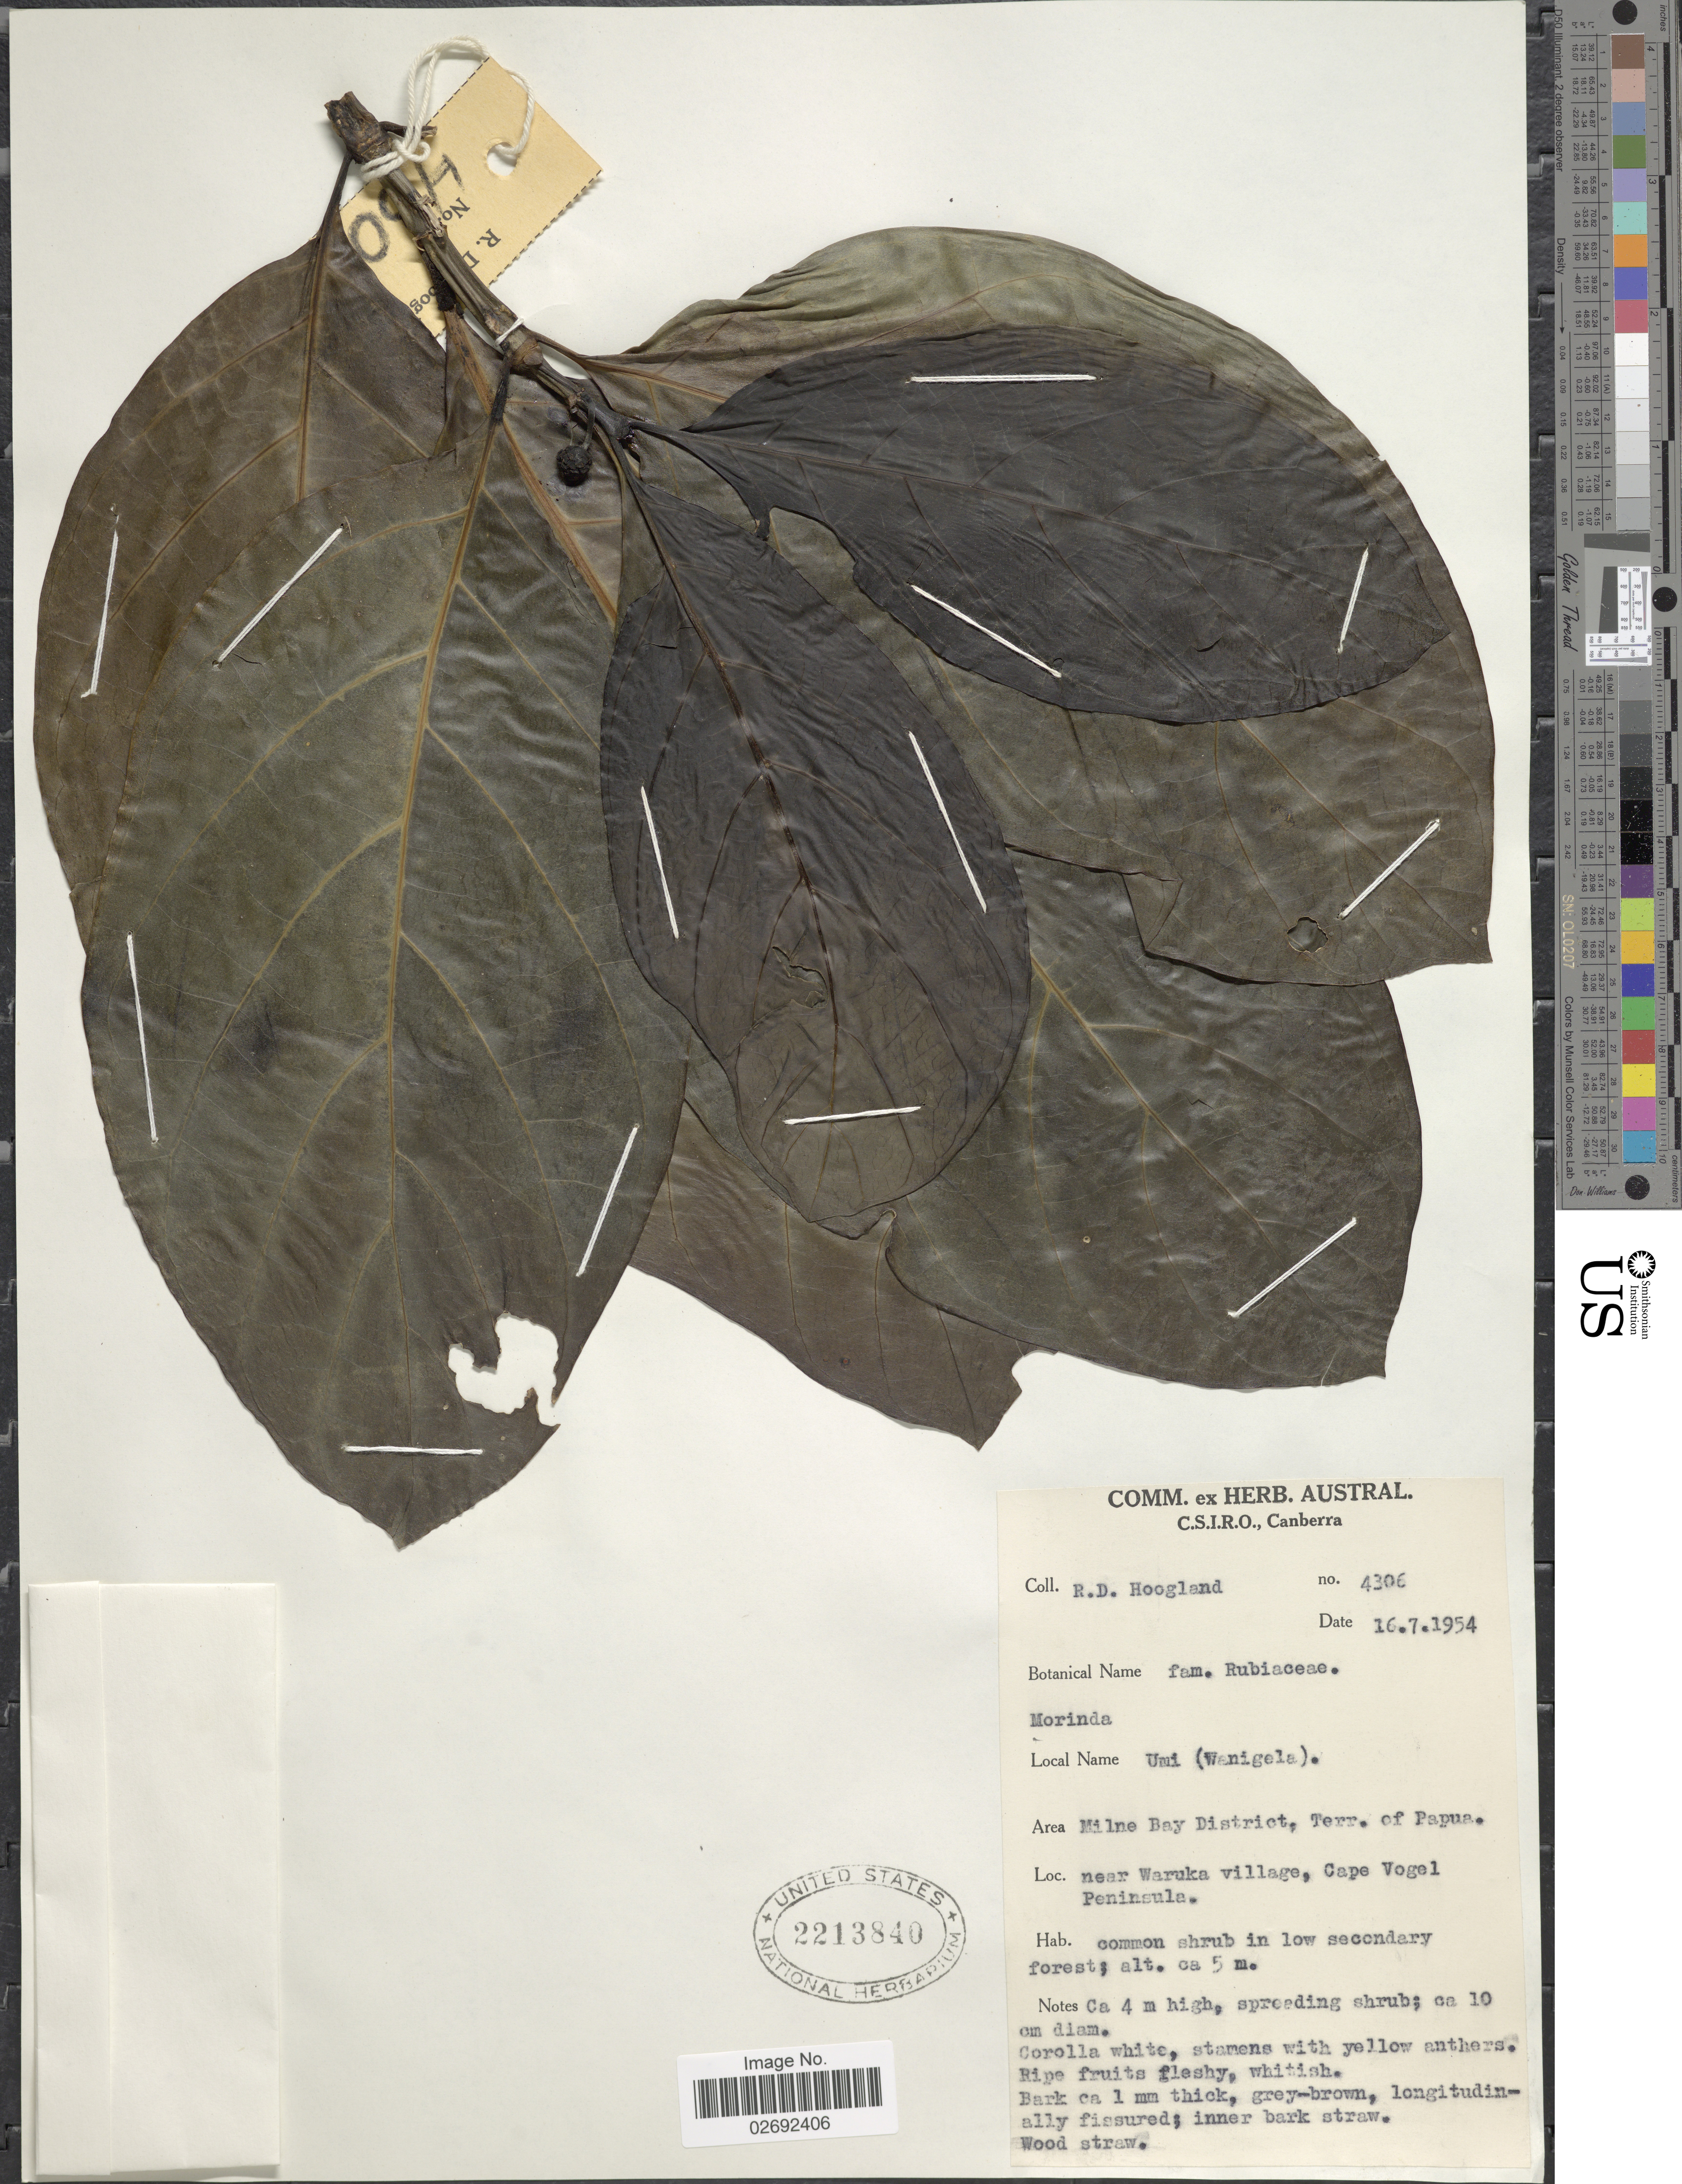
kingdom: Plantae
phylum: Tracheophyta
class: Magnoliopsida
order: Gentianales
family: Rubiaceae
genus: Morinda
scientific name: Morinda sp.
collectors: R. D. Hoogland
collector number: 4306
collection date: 1954-07-16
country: Papua New Guinea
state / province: Milne Bay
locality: Milne Bay District, Terr. of Papua, near Waruka village, Cape Vogel Peninsula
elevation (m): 5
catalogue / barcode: US 2213840